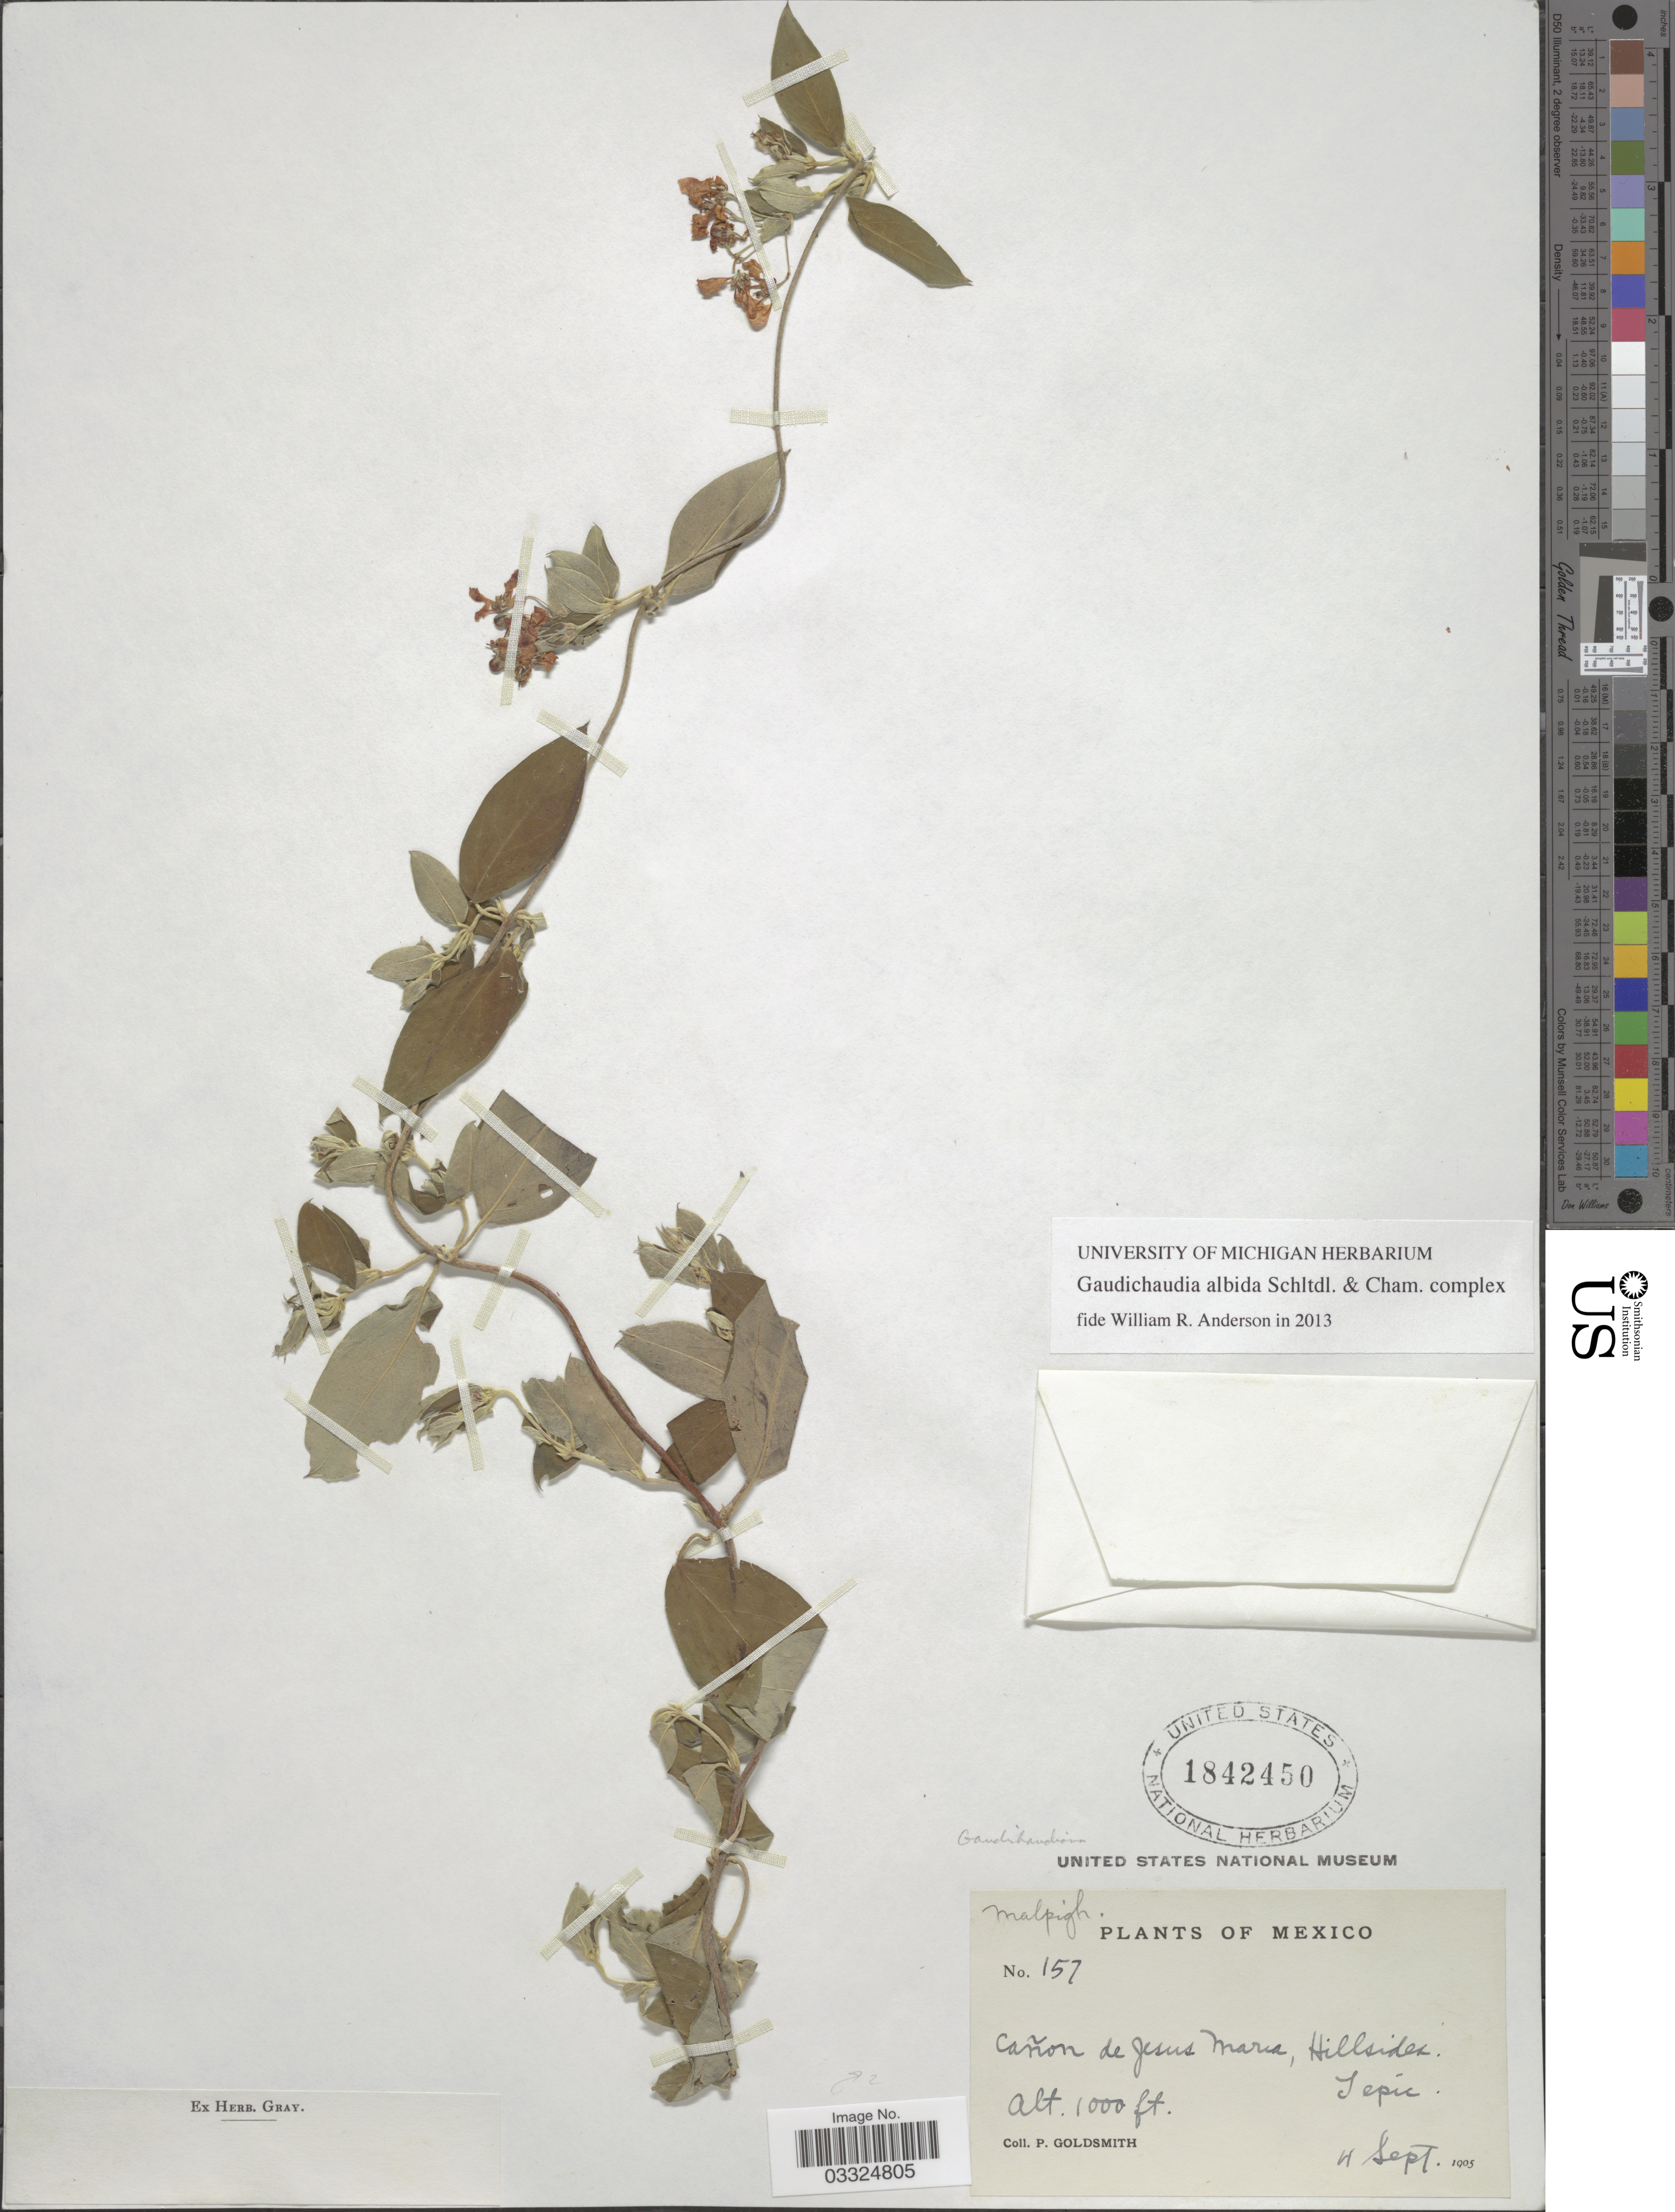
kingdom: Plantae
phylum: Tracheophyta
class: Magnoliopsida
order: Malpighiales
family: Malpighiaceae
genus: Gaudichaudia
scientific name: Gaudichaudia albida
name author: Schltdl. & Cham.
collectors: P. Goldsmith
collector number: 157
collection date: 1905-09-04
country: Mexico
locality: Cañon de Jesus Maria, Hillside.Tepic.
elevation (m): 305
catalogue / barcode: US 1842450